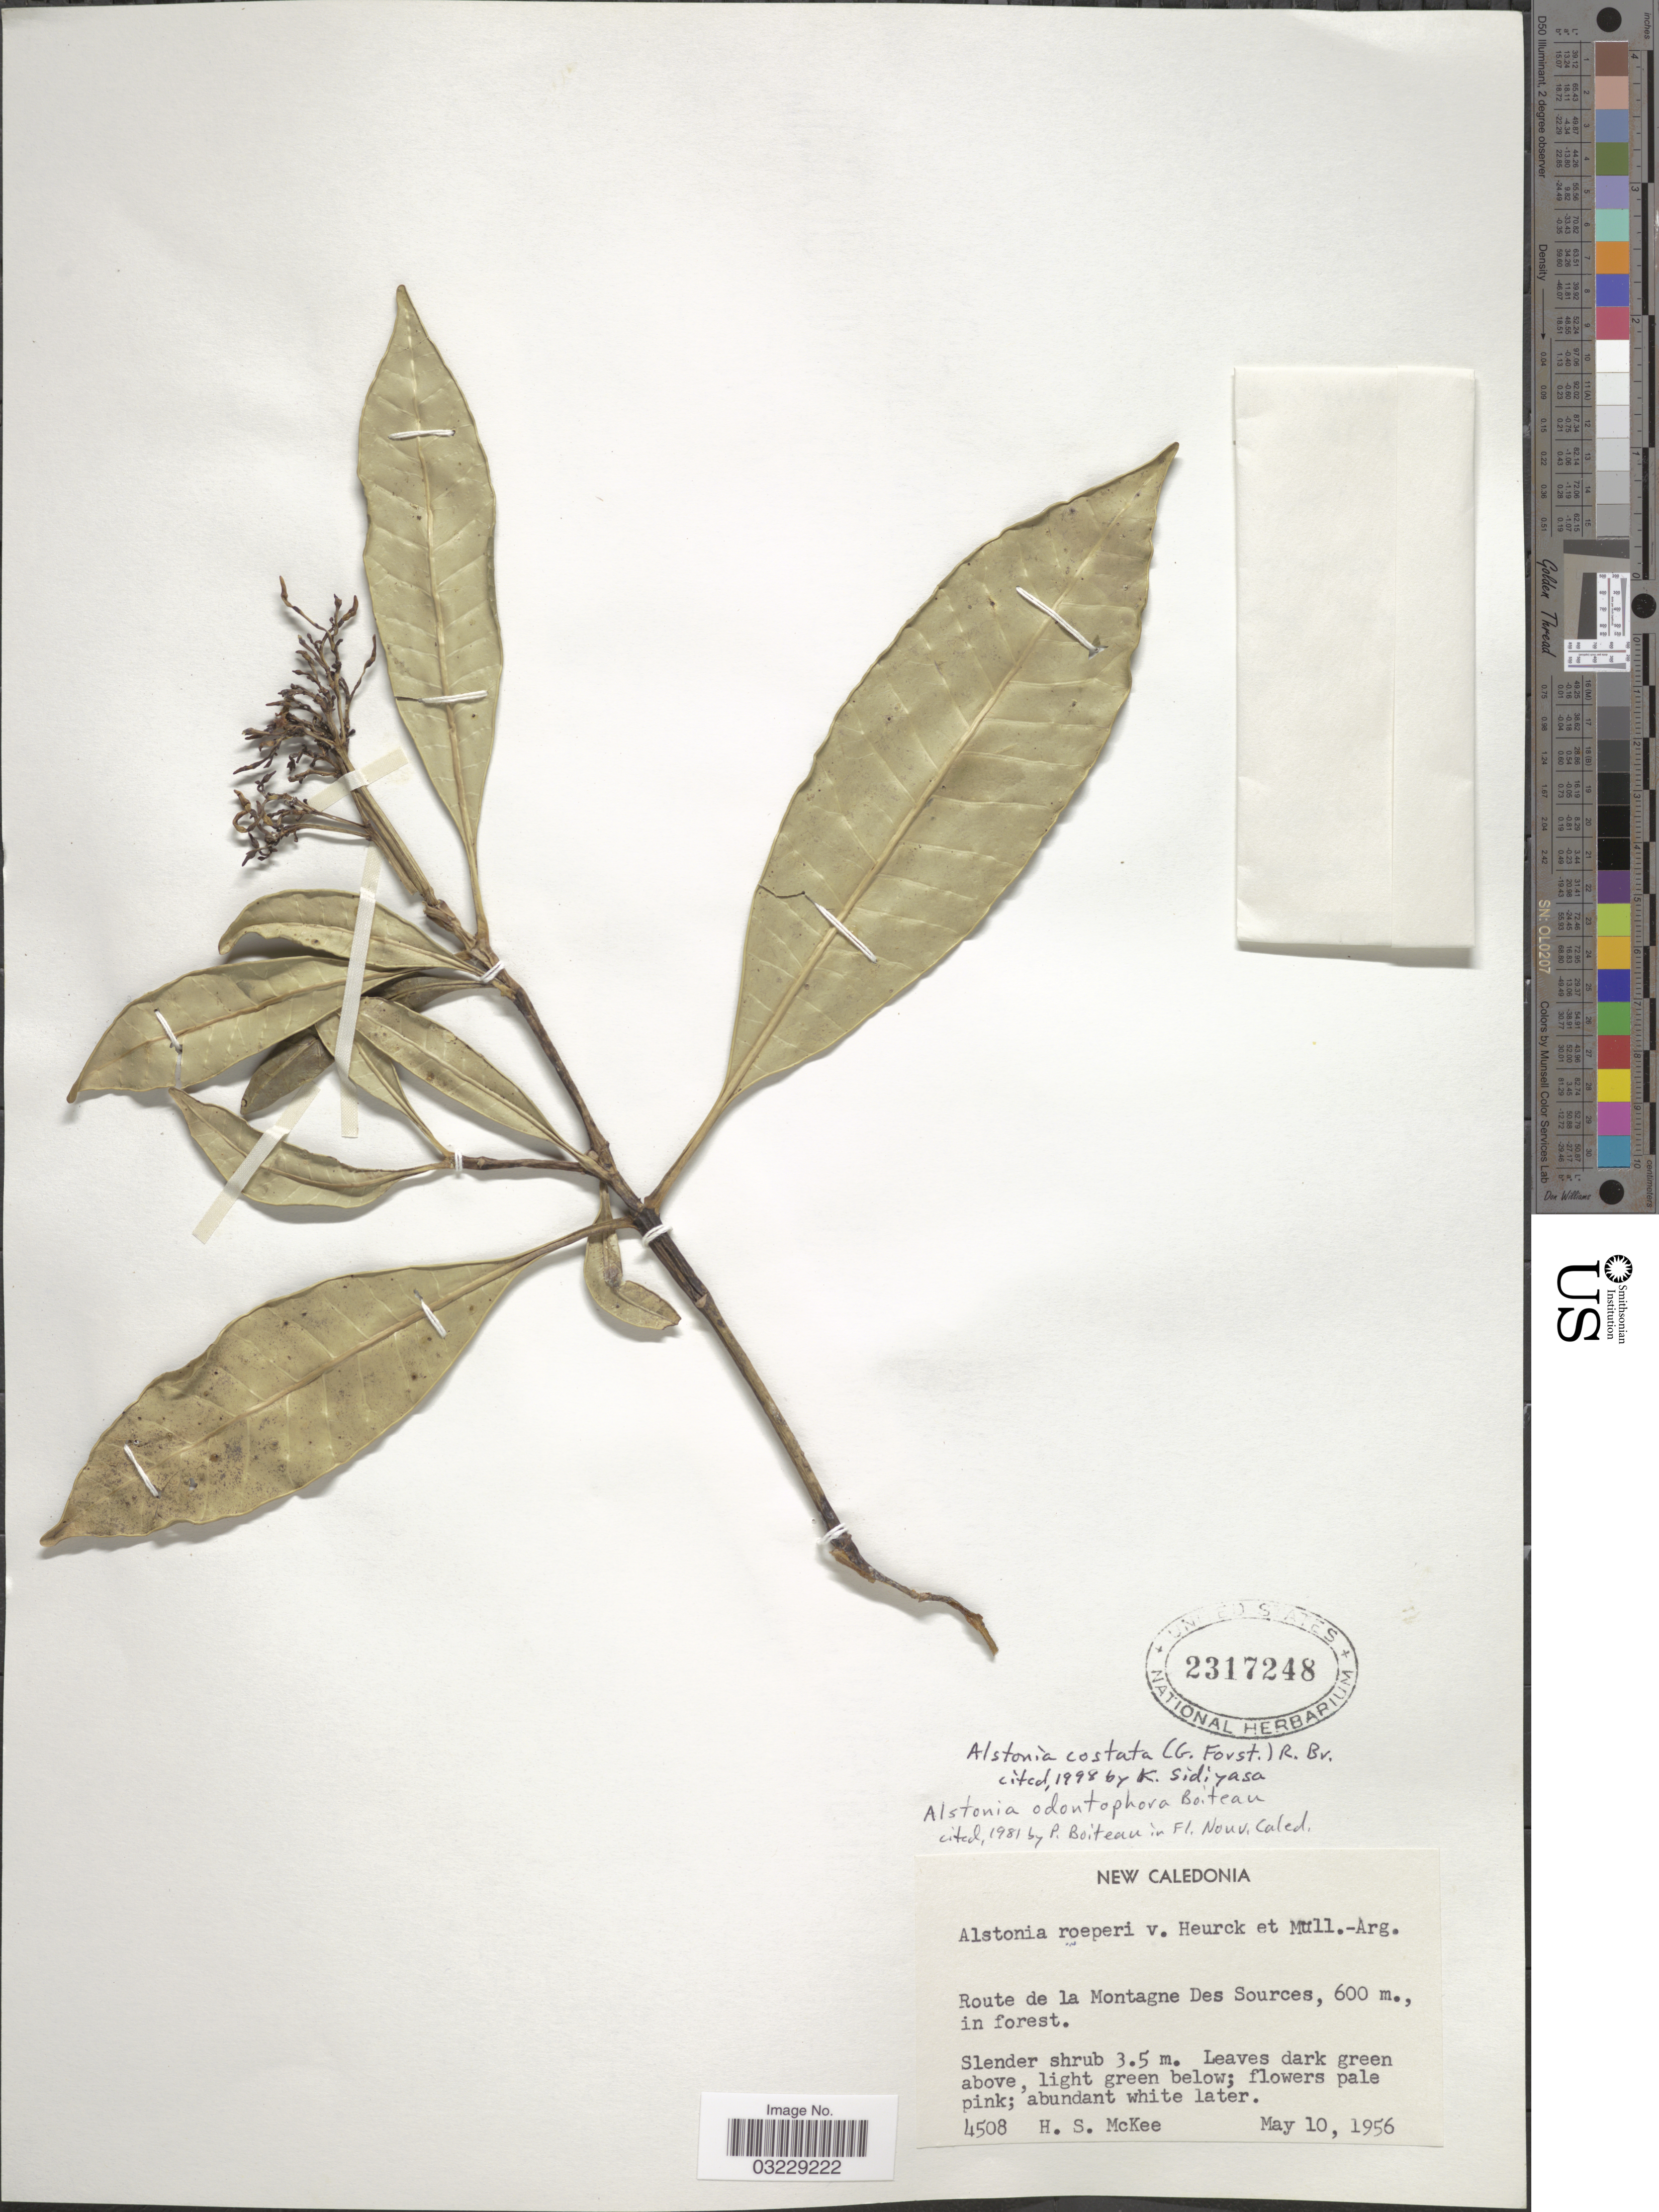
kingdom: Plantae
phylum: Tracheophyta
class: Magnoliopsida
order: Gentianales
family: Apocynaceae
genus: Alstonia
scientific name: Alstonia costata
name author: (G. Forst.) R. Br.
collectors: H. S. McKee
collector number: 4508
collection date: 1956-05-10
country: New Caledonia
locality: Route de la Montagne Des Sources.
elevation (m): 600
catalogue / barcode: US 2317248